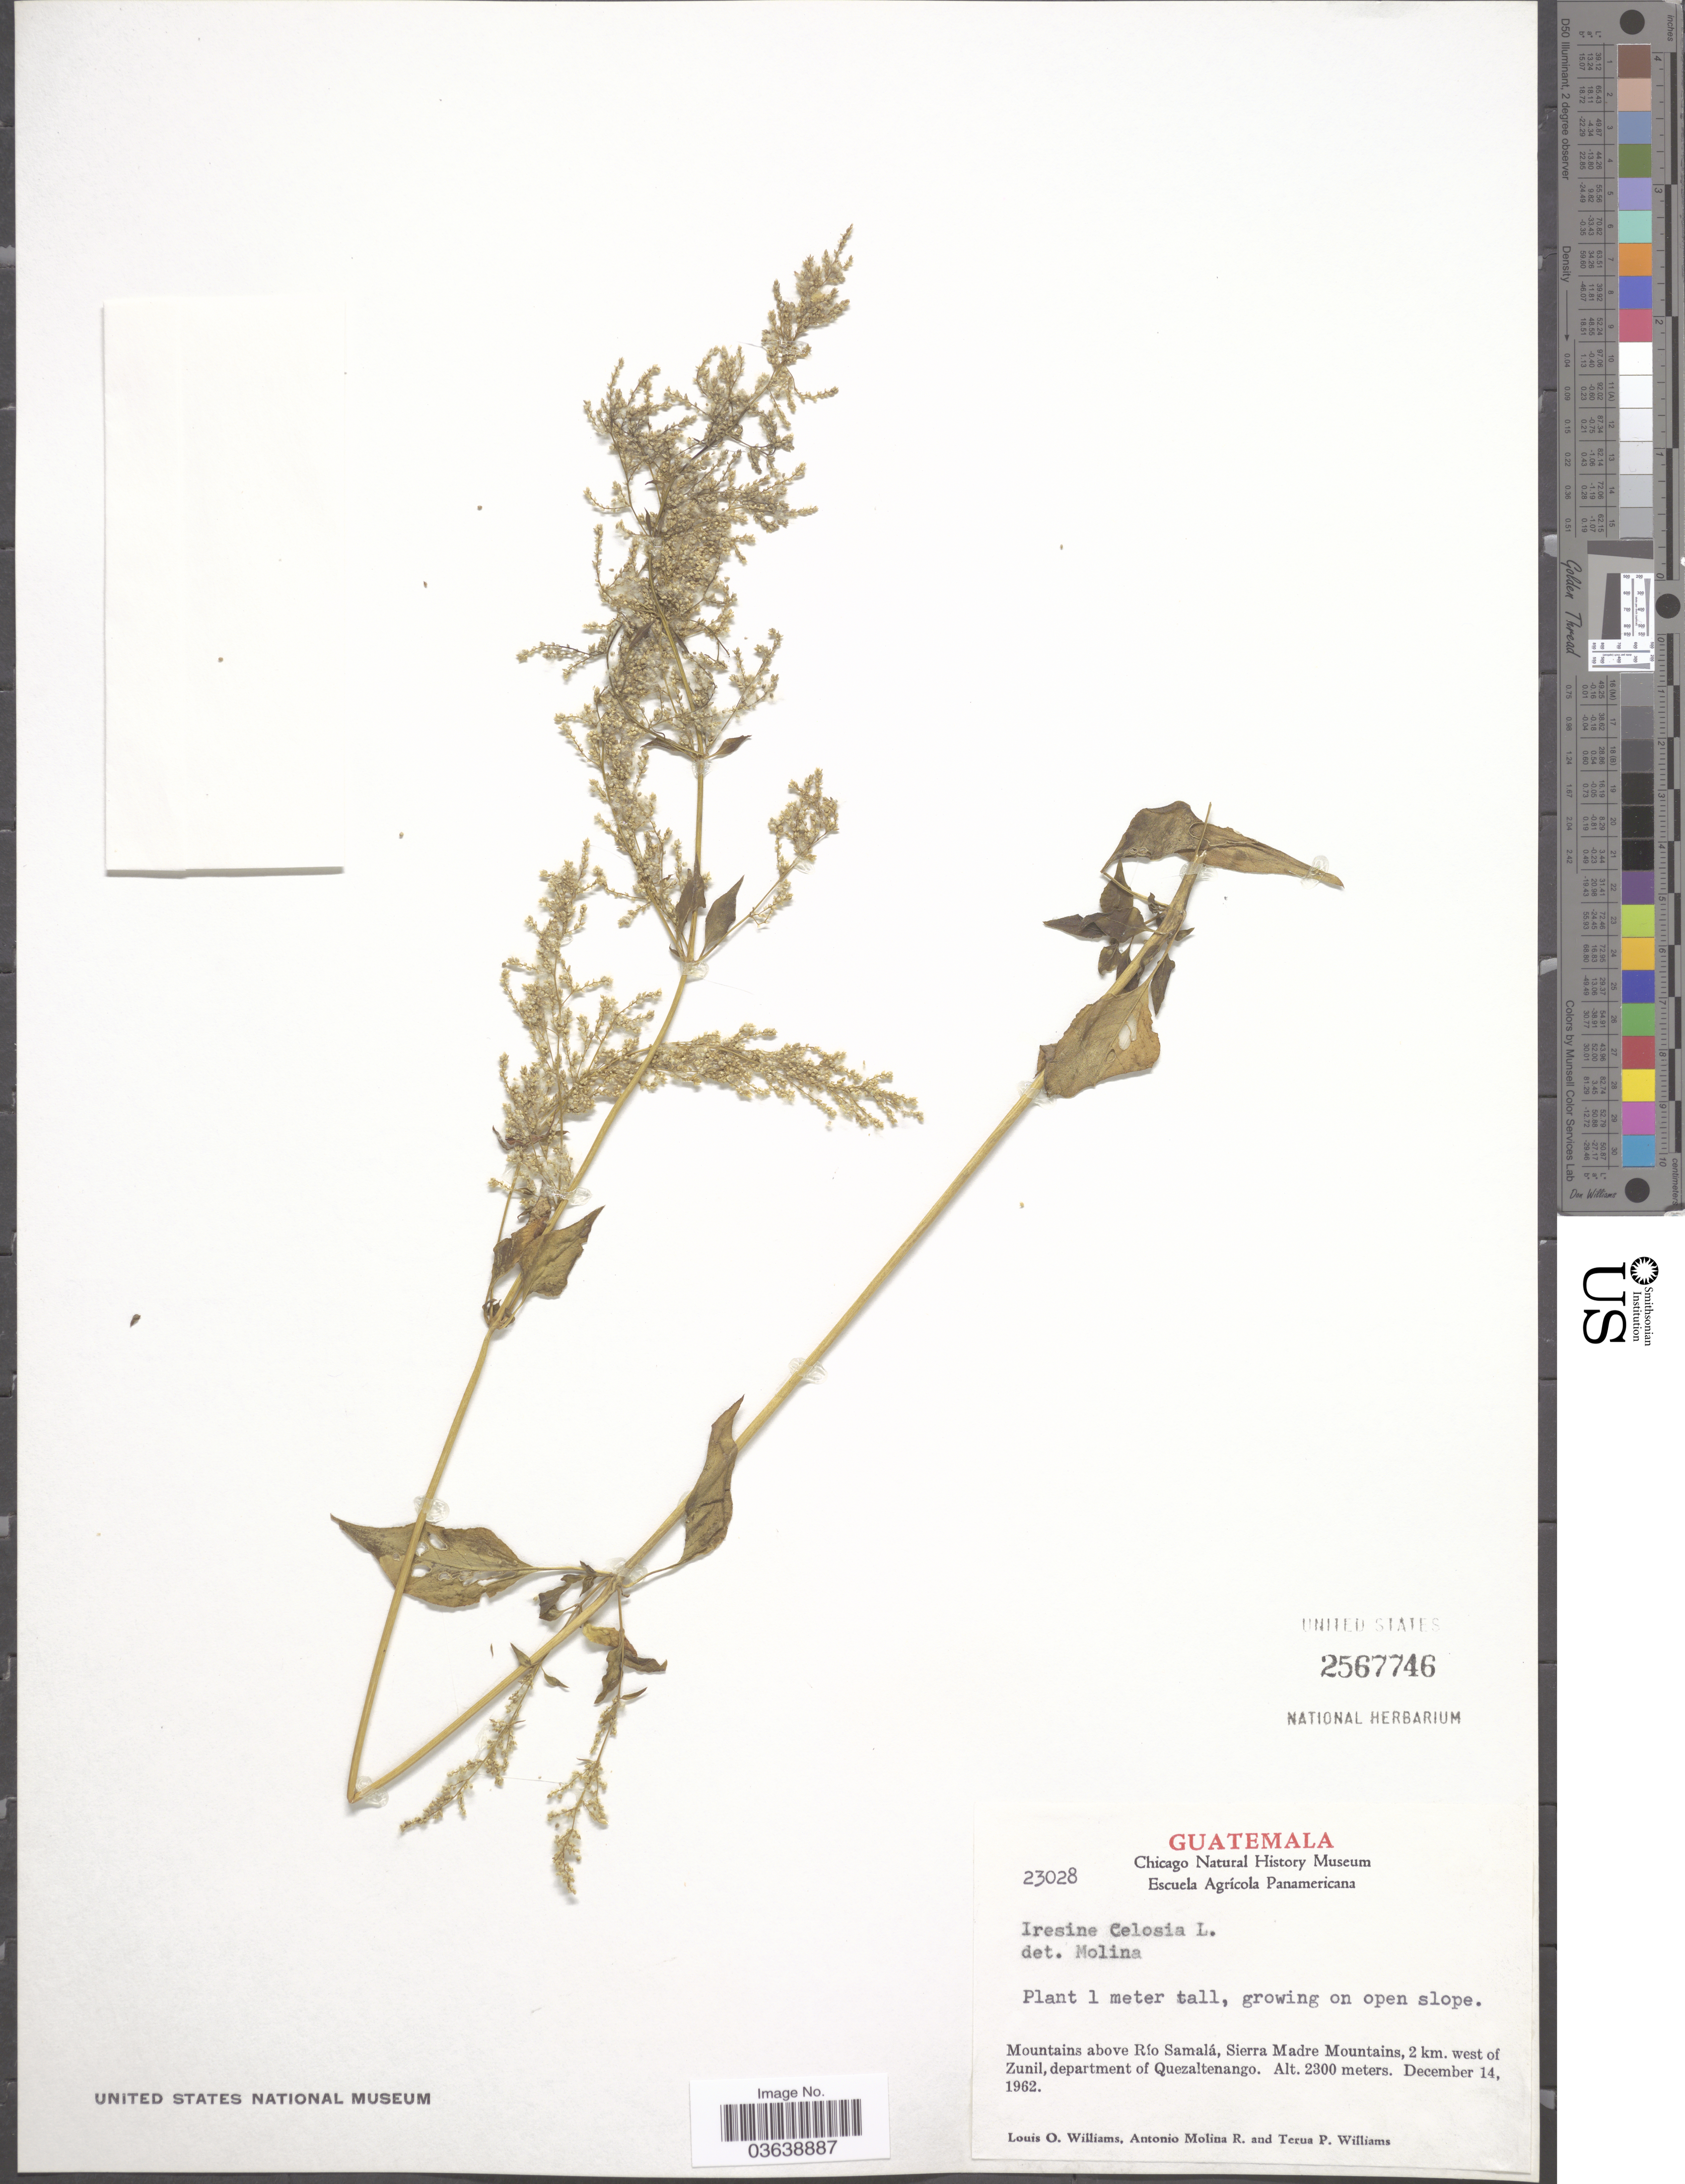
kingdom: Plantae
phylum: Tracheophyta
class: Magnoliopsida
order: Caryophyllales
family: Amaranthaceae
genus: Iresine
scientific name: Iresine celosia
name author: L.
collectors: L. O. Williams, A. Molina R. & T. Williams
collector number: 23028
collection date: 1962-12-14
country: Guatemala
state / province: Quetzaltenango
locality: Mountains above Río Samalá, Sierra Madre Mountains, 2 km. west of Zunil, department of Quezaltenango.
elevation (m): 2300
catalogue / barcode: US 2567746